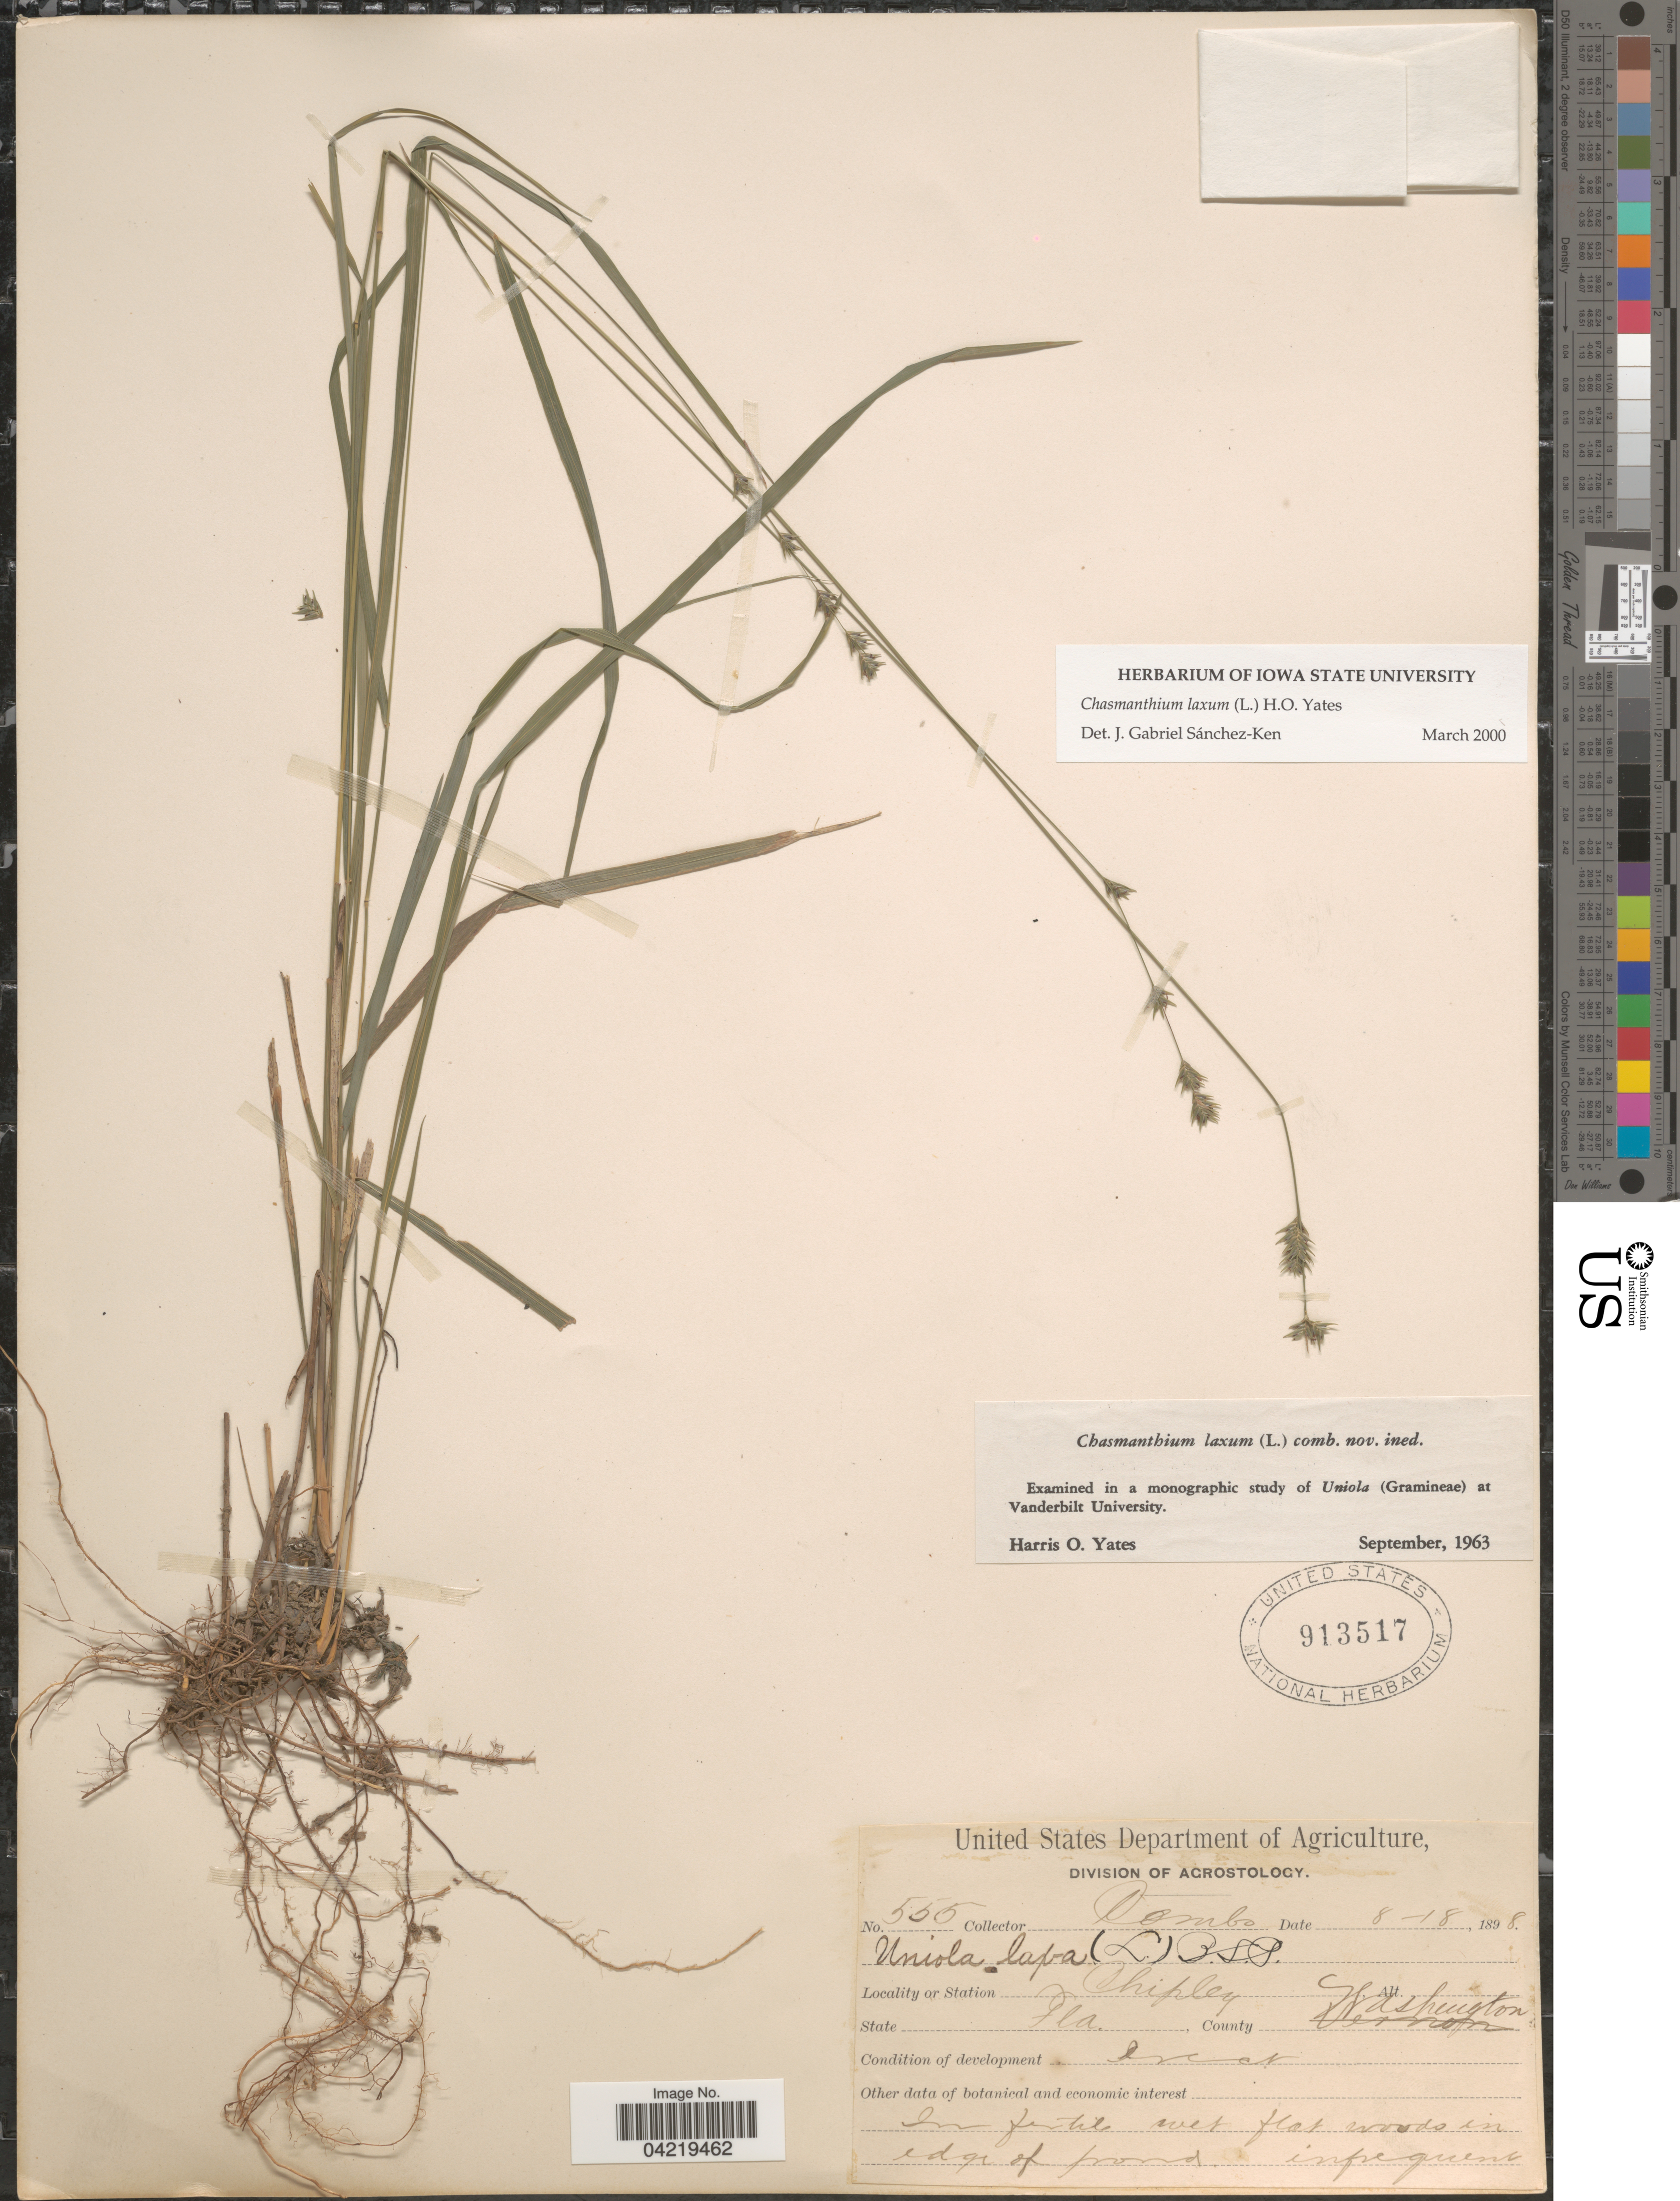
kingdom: Plantae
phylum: Tracheophyta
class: Liliopsida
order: Poales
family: Poaceae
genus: Chasmanthium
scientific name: Chasmanthium laxum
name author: (L.) H.O. Yates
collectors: -. Combs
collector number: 555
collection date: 1898-08-18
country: United States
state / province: Florida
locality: Chipley. County Washington.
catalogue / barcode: US 913517